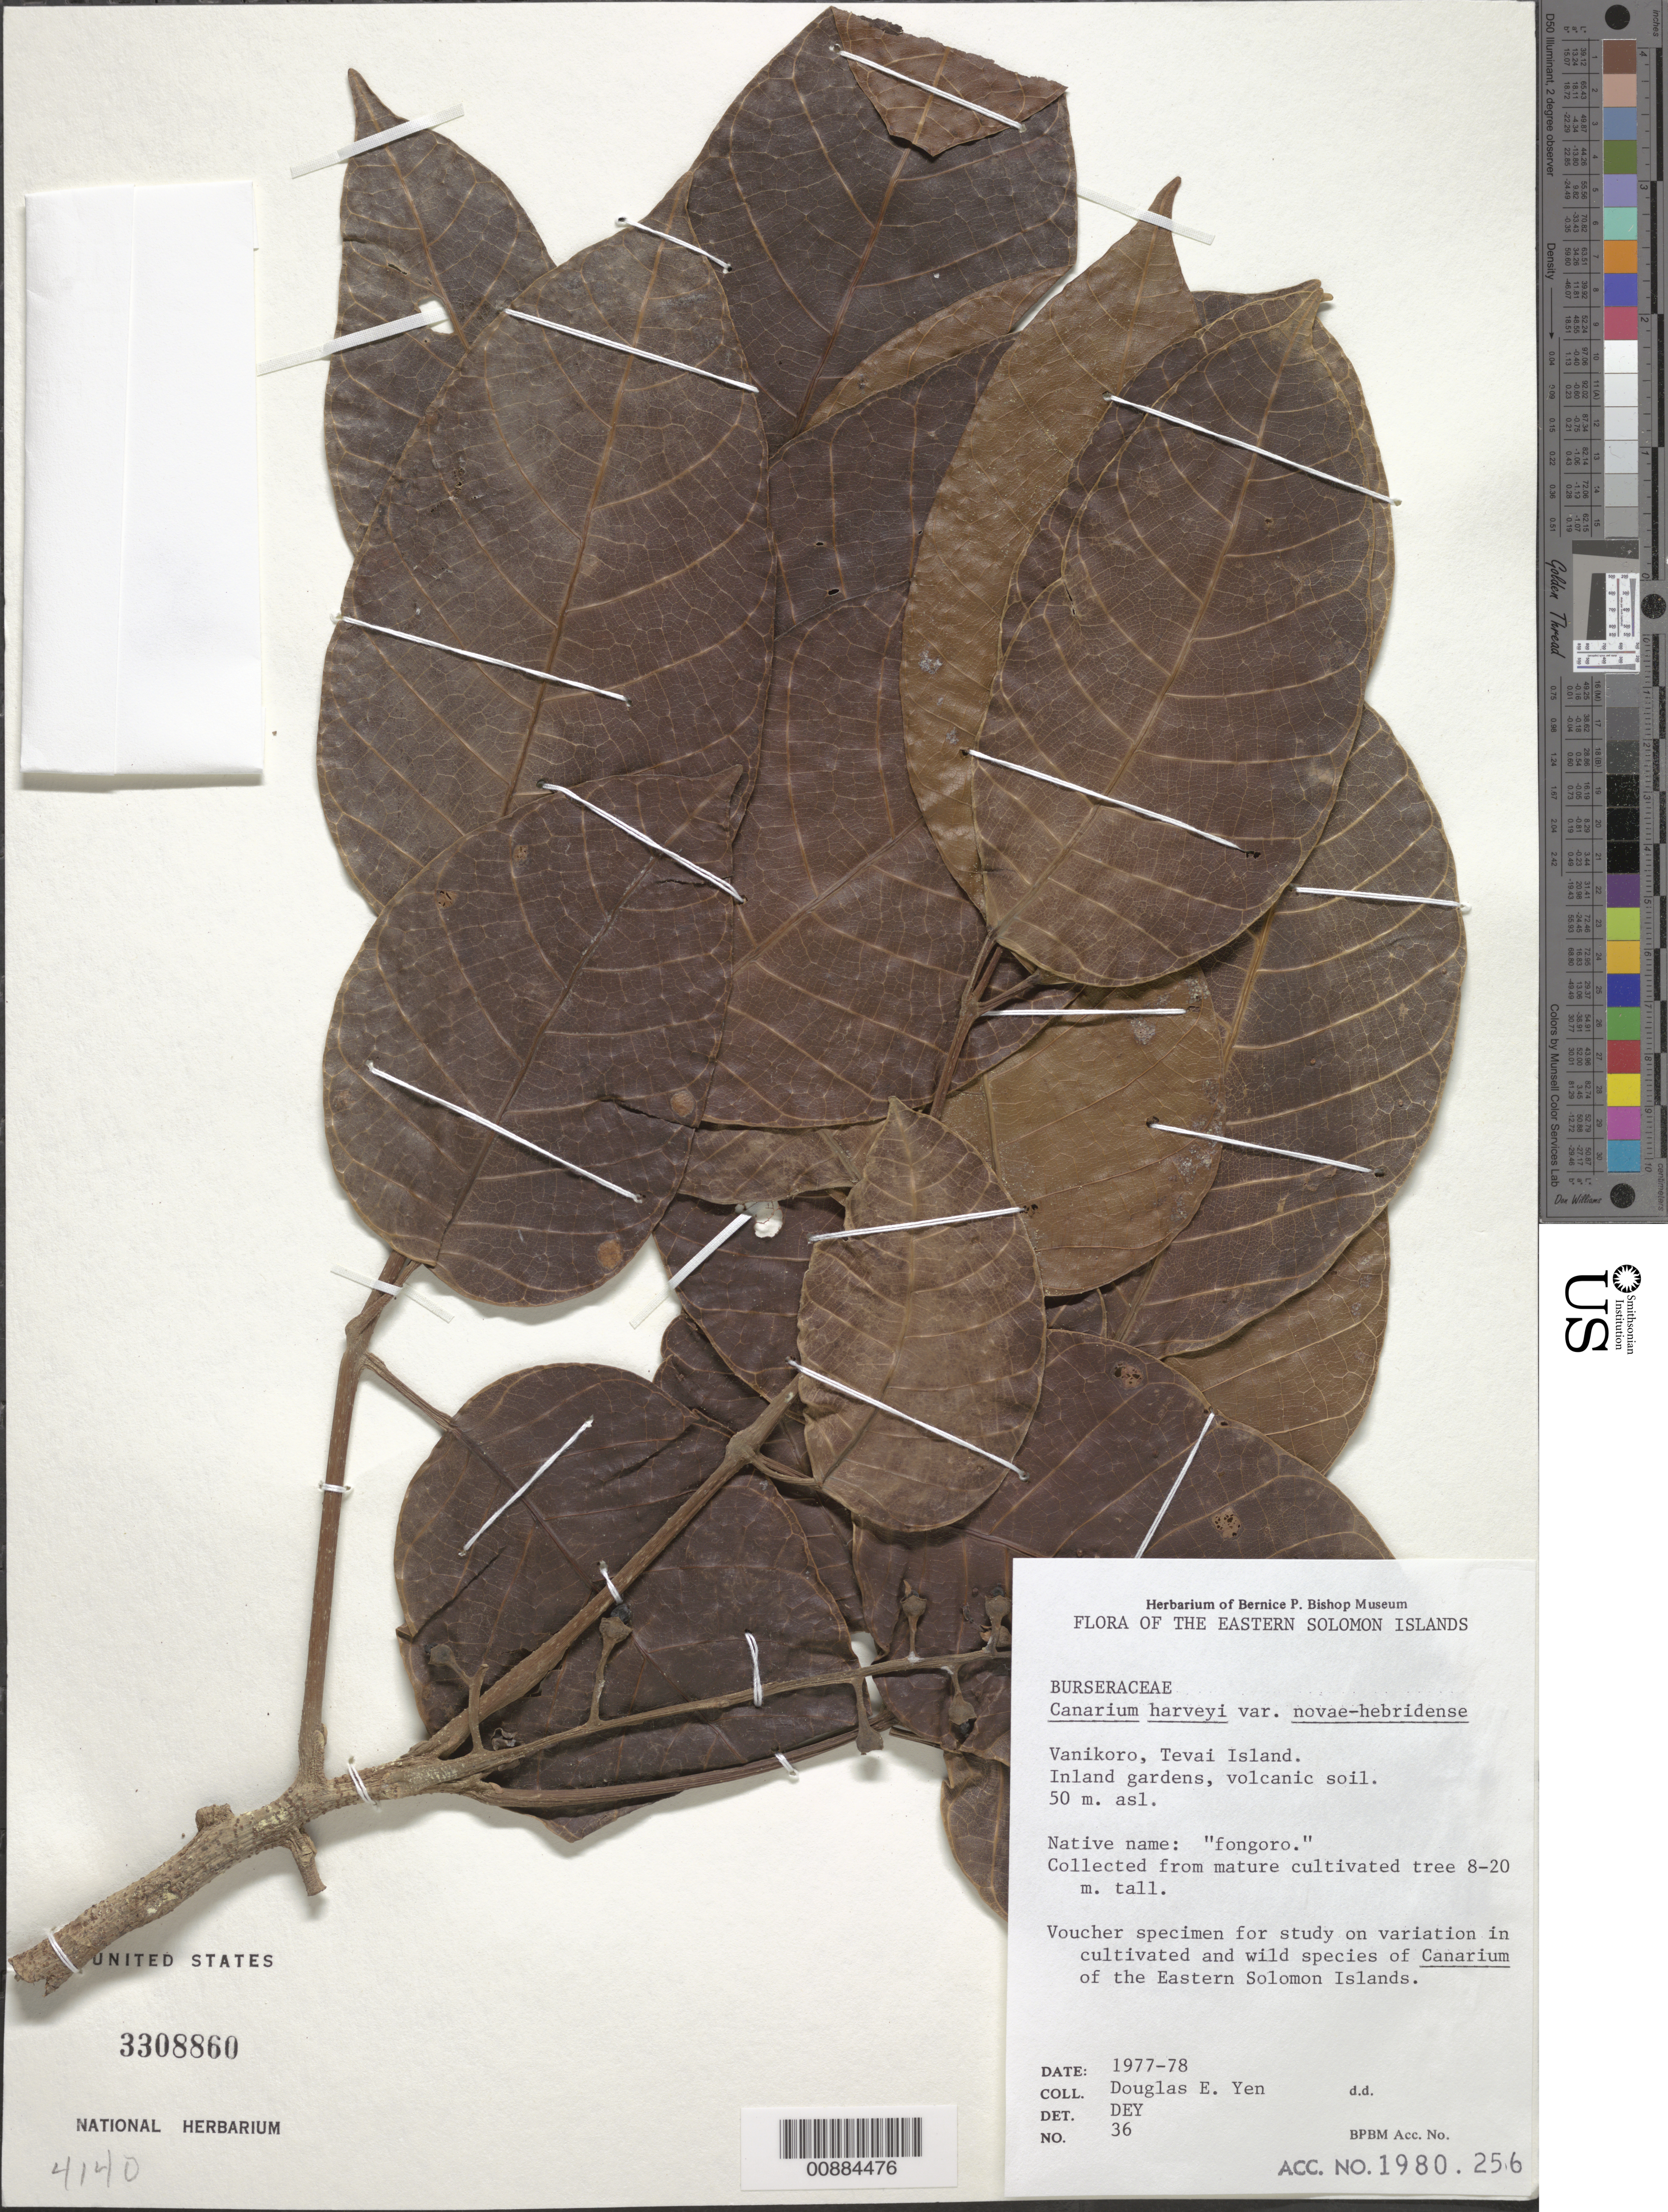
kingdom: Plantae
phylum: Tracheophyta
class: Magnoliopsida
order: Sapindales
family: Burseraceae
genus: Canarium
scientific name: Canarium harveyi var. novae-hebridense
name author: Leenh.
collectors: D. Yen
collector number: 36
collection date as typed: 1977 to 1978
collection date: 1977/1978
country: Solomon Islands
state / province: Temotu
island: Vanikolo [Vanikoro]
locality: Tevai Island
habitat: inland gardens, volcanic soil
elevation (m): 50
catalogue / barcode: US 3308860